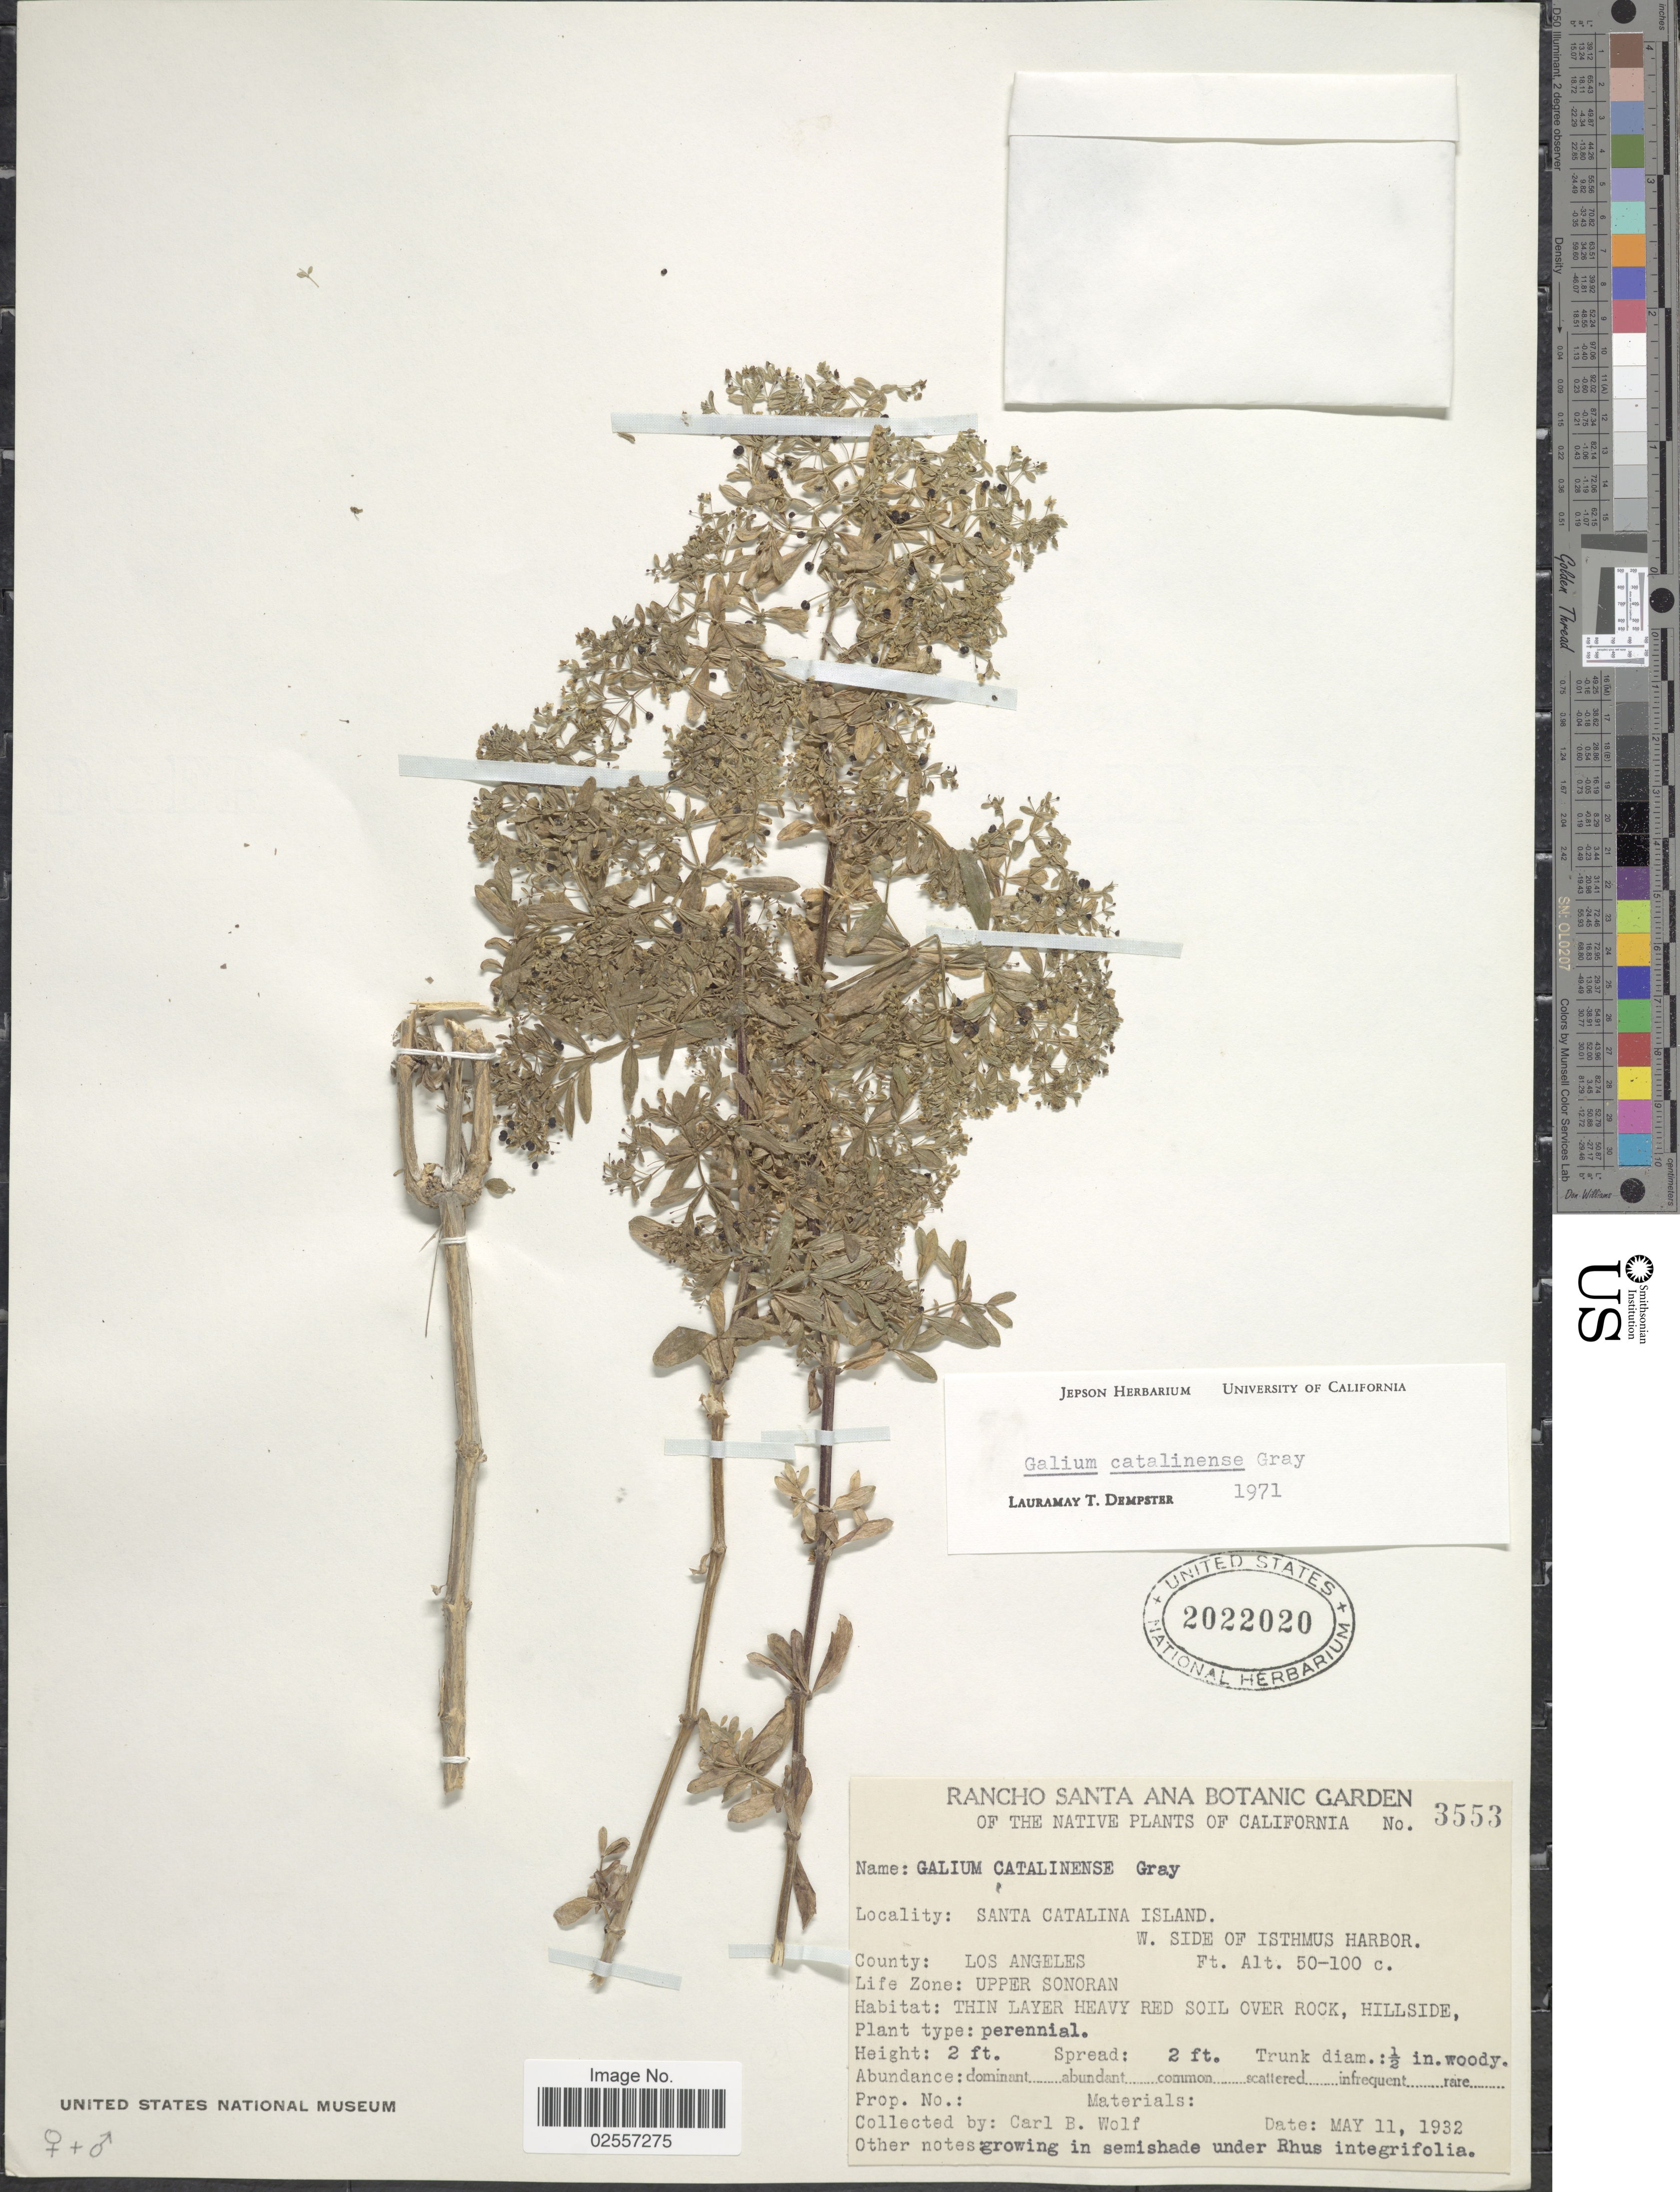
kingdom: Plantae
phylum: Tracheophyta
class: Magnoliopsida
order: Gentianales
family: Rubiaceae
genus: Galium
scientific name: Galium catalinense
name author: A. Gray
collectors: C. B. Wolf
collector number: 3553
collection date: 1932-05-11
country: United States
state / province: California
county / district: Los Angeles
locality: County: Los Angeles. Life Zone: Upper Sonoran. Santa Catalina Island. W. side of Isthmus Harbor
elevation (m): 15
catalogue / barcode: US 2022020